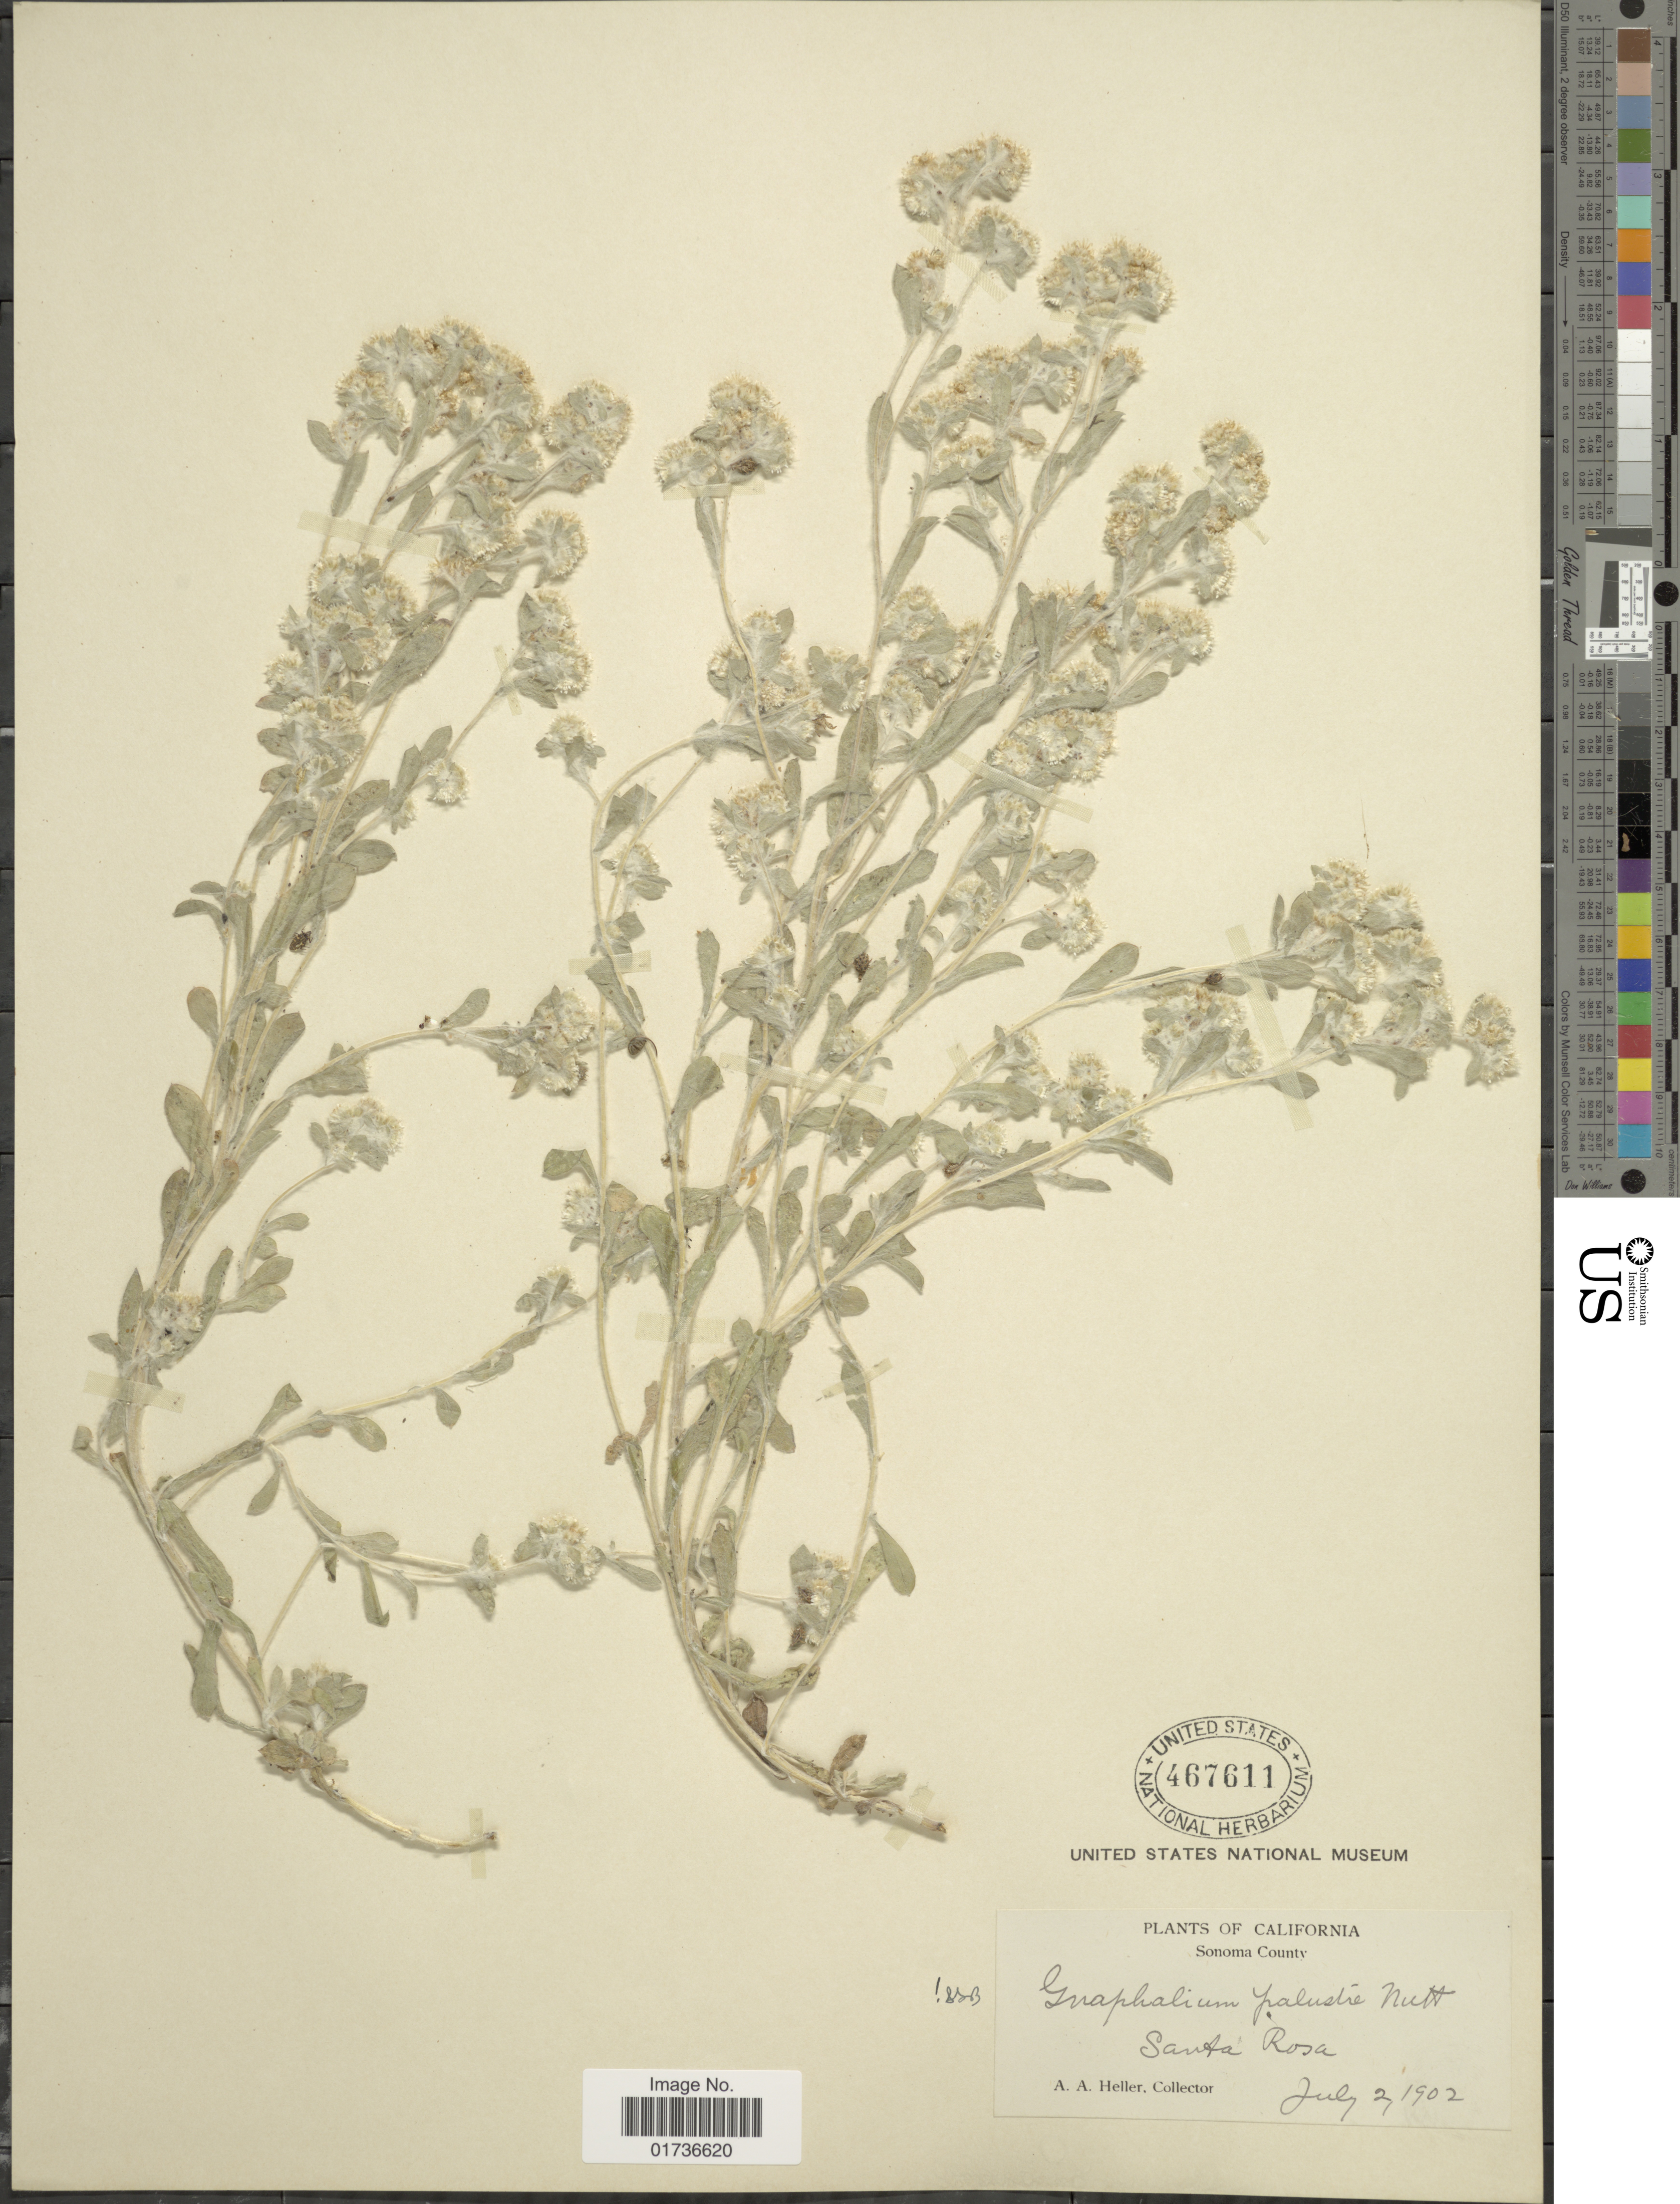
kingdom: Plantae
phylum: Tracheophyta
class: Magnoliopsida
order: Asterales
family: Asteraceae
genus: Gnaphalium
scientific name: Gnaphalium palustre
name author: Nutt.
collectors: A. A. Heller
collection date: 1902-07-02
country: United States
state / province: California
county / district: Sonoma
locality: Sonoma County, Santa Rosa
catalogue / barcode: US 467611